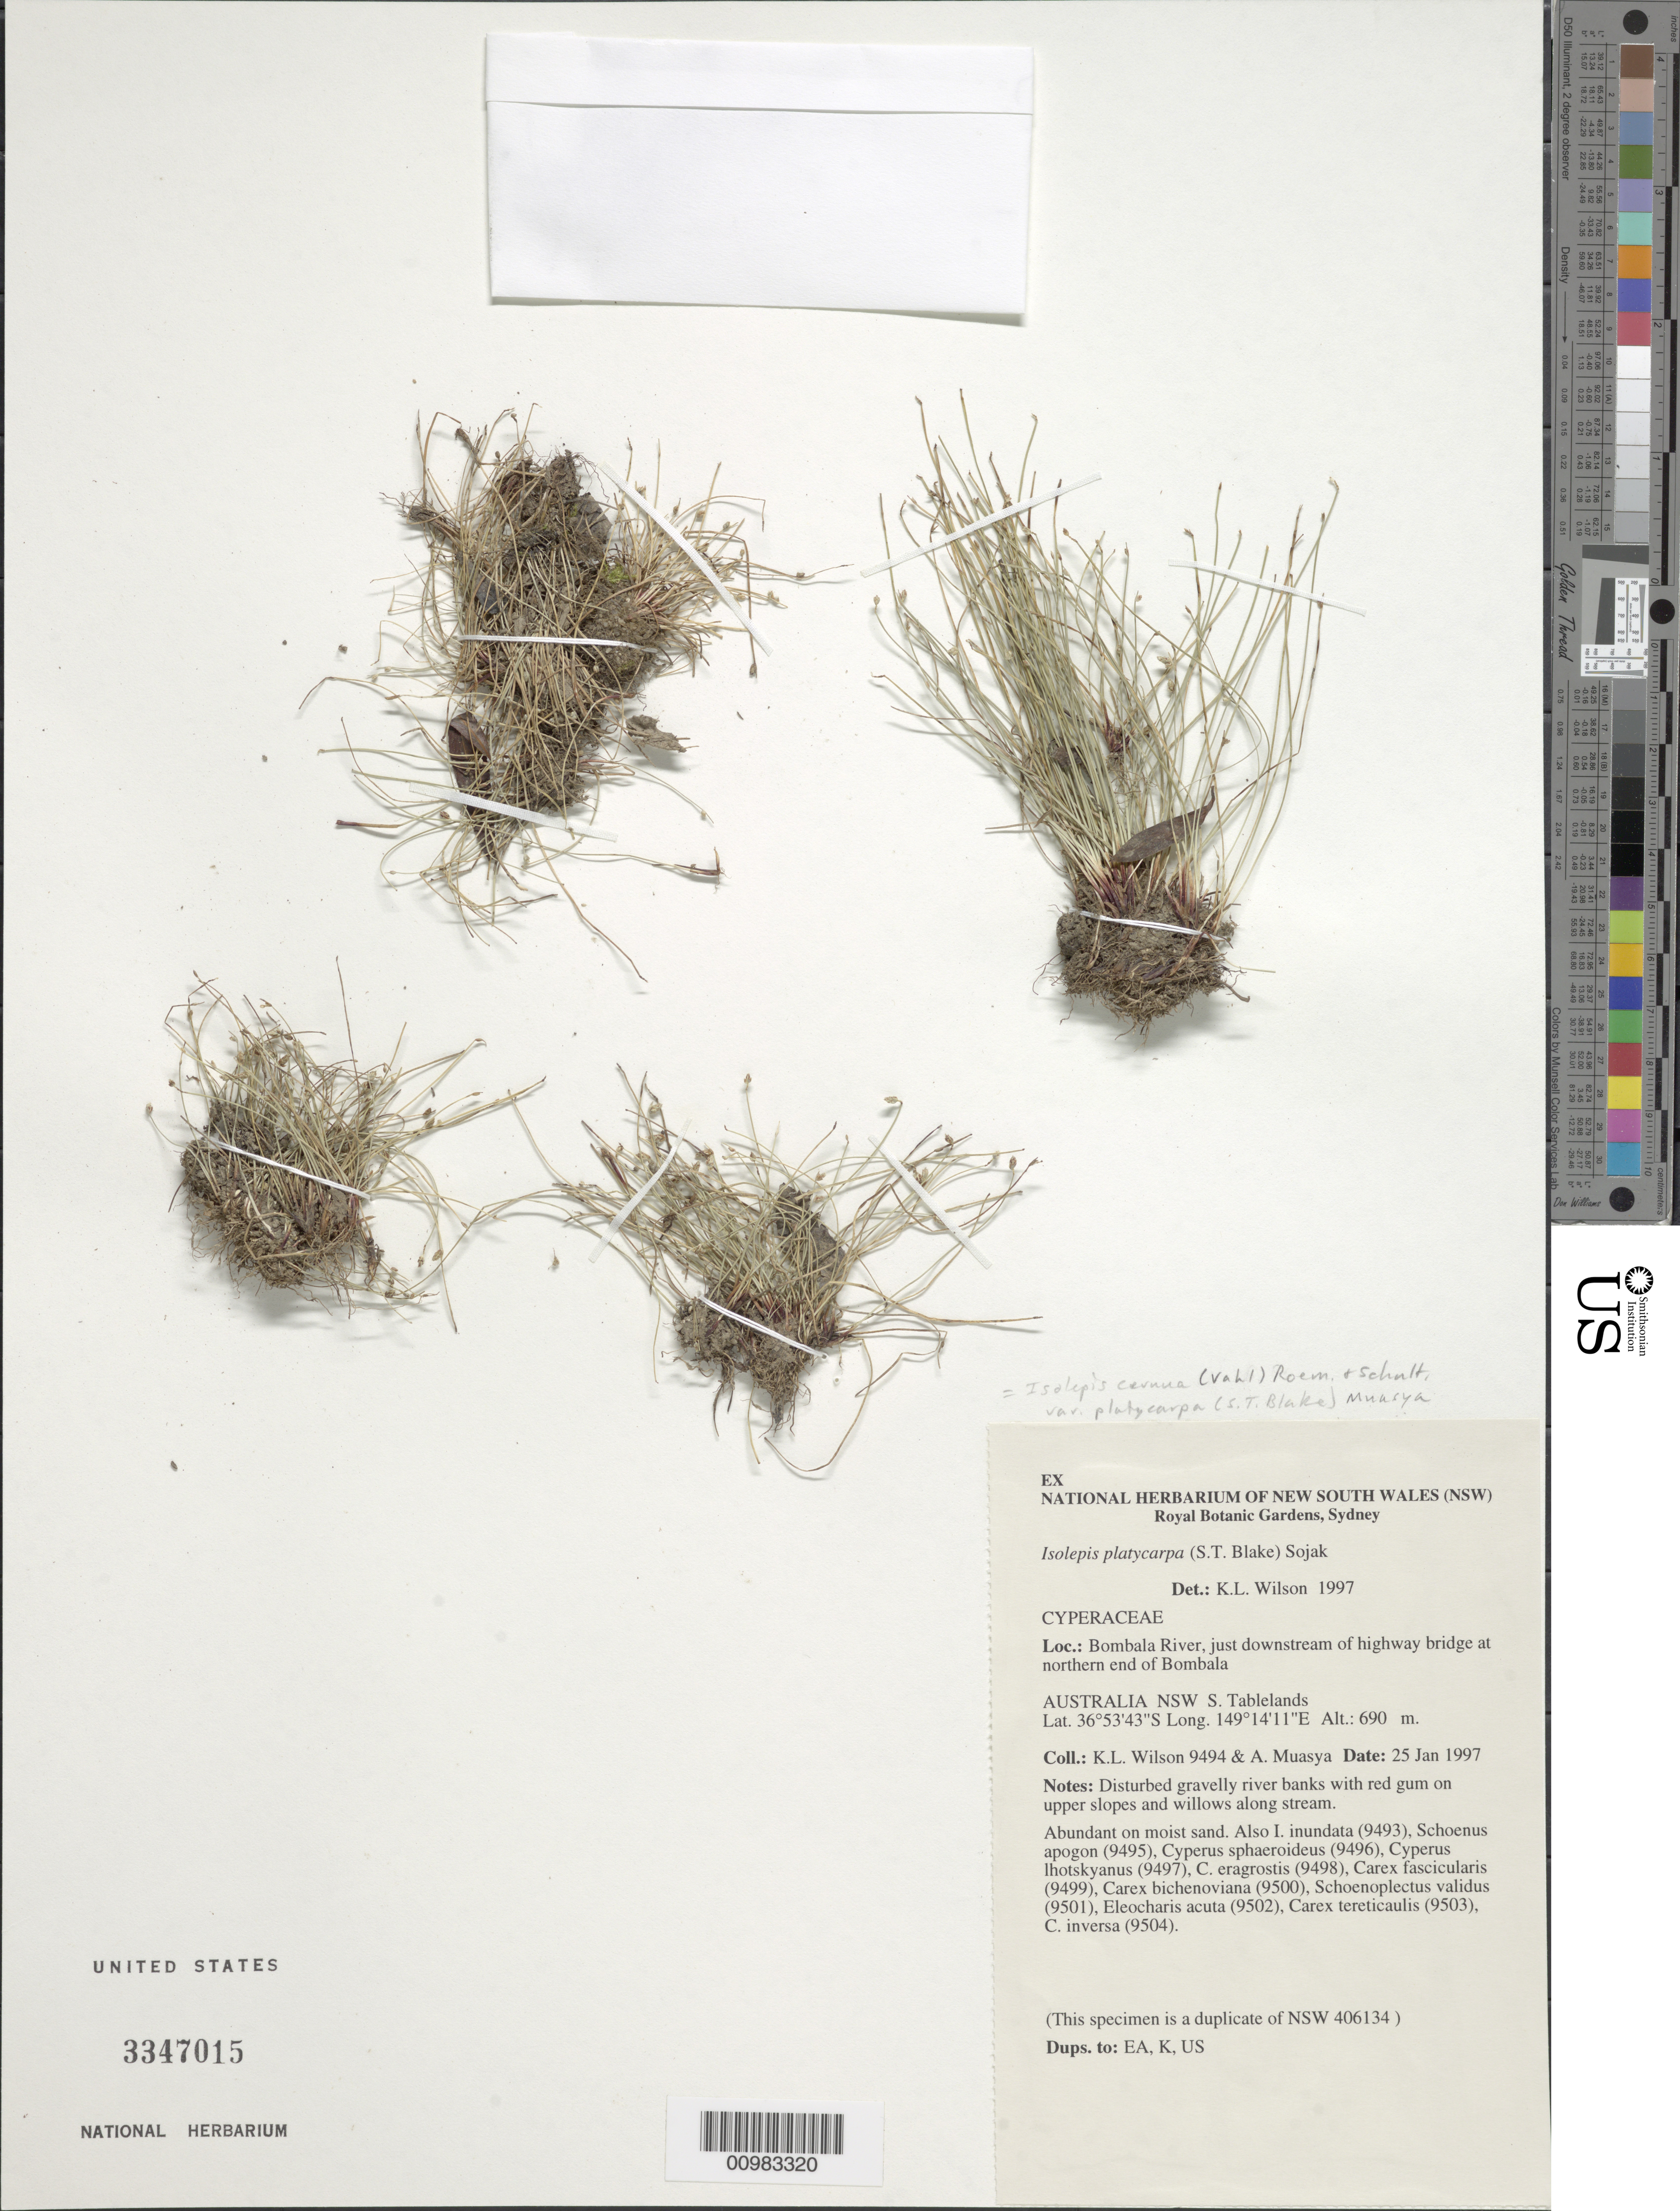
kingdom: Plantae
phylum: Tracheophyta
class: Liliopsida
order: Poales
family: Cyperaceae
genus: Isolepis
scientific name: Isolepis cernua var. platycarpa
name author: (S.T. Blake) Muasya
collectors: A. Muasya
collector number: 9494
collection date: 1997-01-25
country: Australia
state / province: New South Wales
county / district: S. Tablelands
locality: Bombala River, just downstream of highway bridge at northern end of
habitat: Disturbed gravelly river banks with red gum on upper slopes and willow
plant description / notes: (record contributed by HISPID)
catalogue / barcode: US 3347015